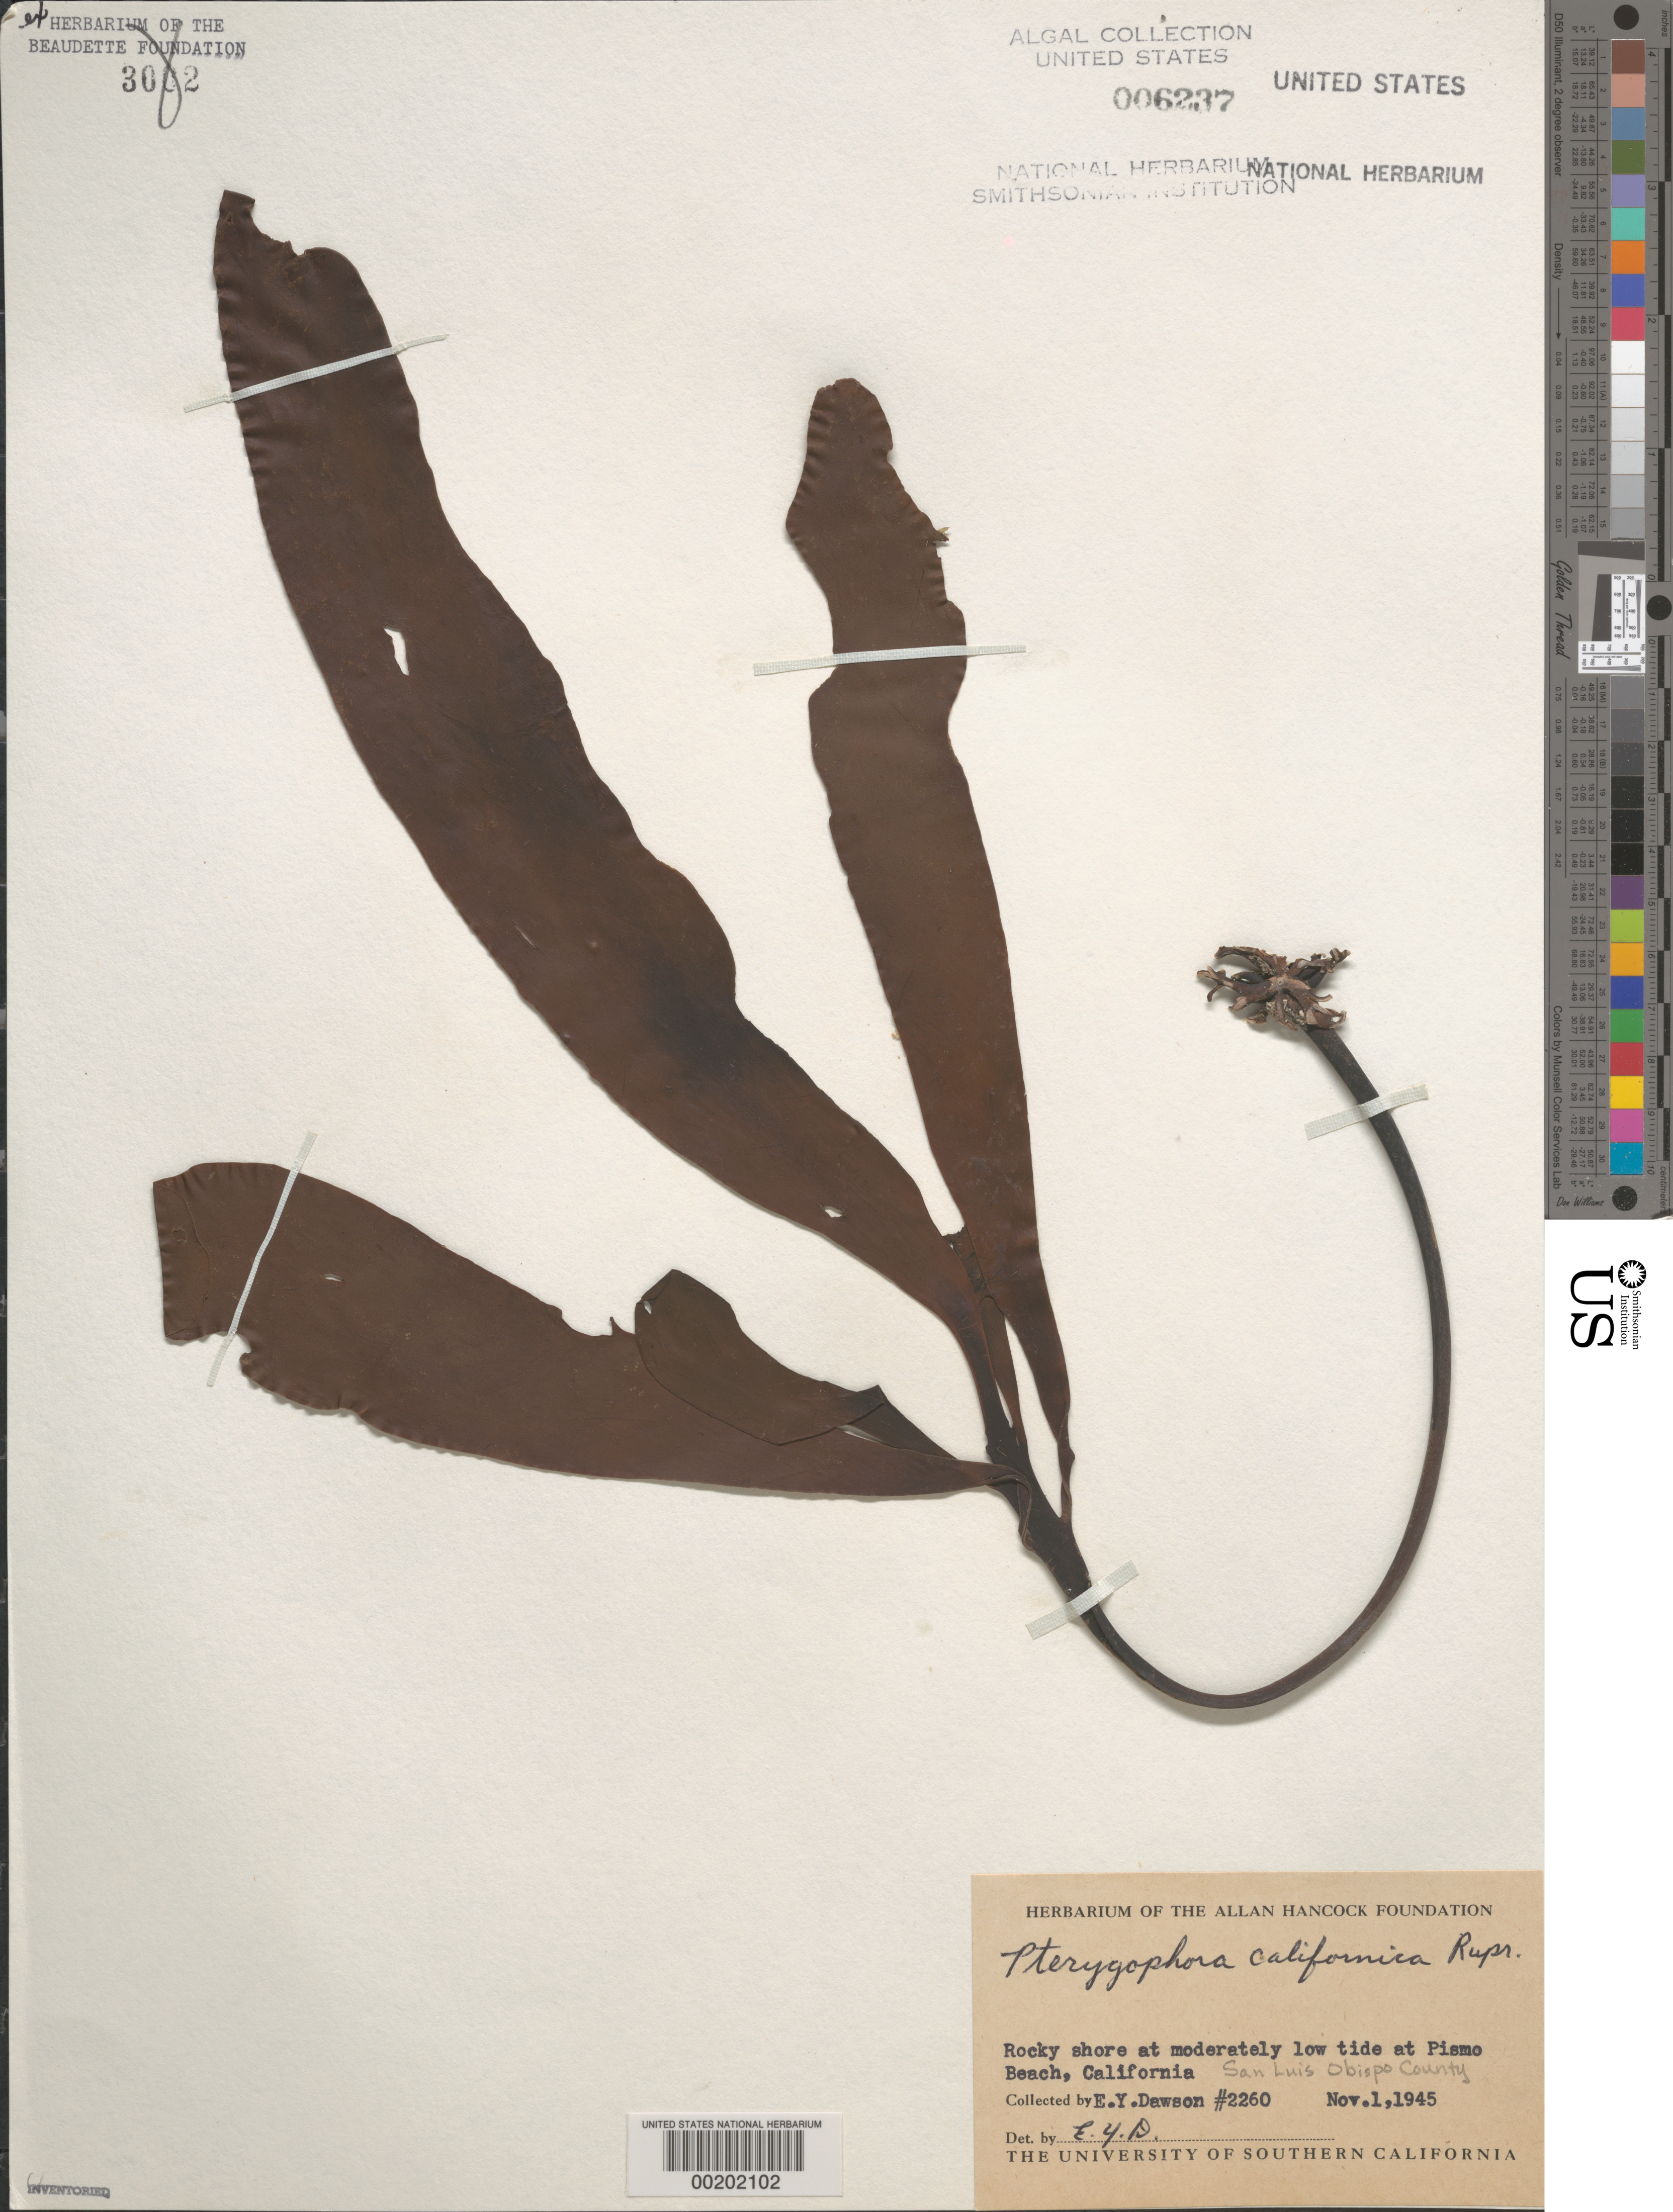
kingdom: Chromista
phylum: Ochrophyta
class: Phaeophyceae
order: Laminariales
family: Alariaceae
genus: Pterygophora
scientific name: Pterygophora californica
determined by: Dawson, E. Y.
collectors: E. Y. Dawson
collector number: EYD 2260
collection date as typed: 01 Nov 1945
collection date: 1945-11-01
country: United States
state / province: California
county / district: San Luis Obispo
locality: Pismo Beach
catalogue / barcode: US 6237